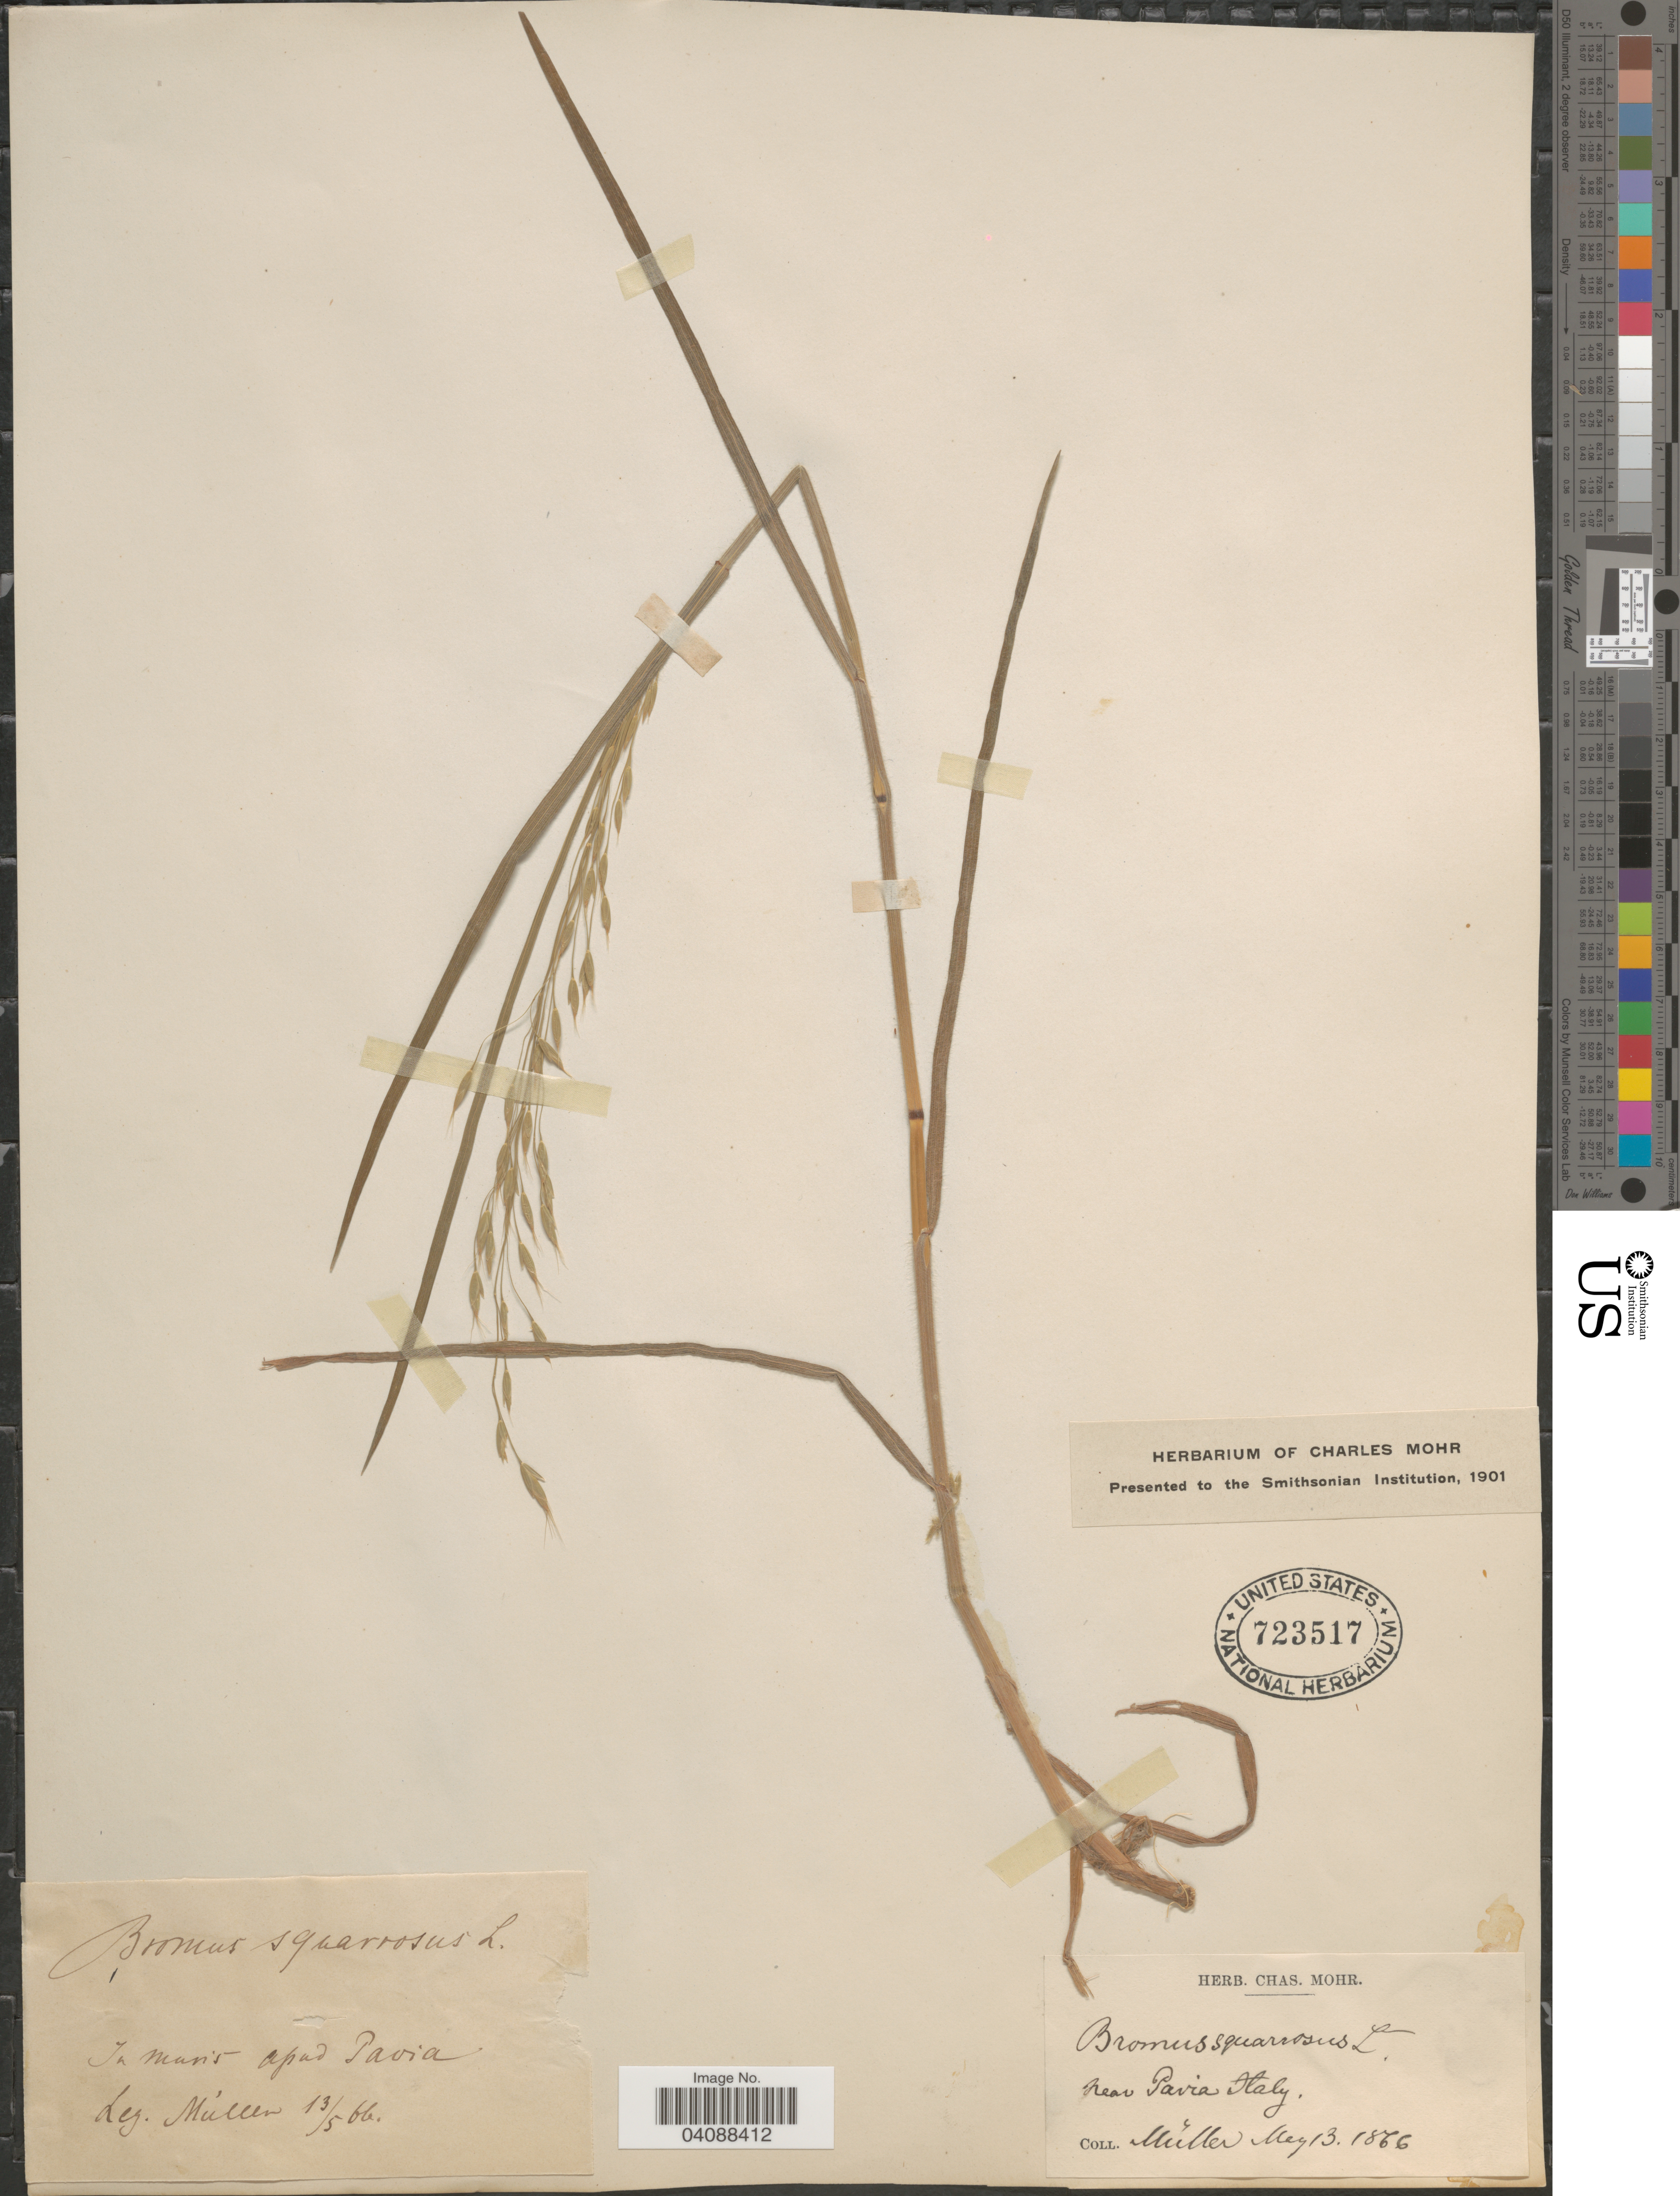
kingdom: Plantae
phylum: Tracheophyta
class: Liliopsida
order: Poales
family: Poaceae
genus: Bromus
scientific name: Bromus squarrosus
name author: L.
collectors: -- Müller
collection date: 1866-05-13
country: Italy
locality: In manis Apad Pavia. Near Pavia.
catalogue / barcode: US 723517